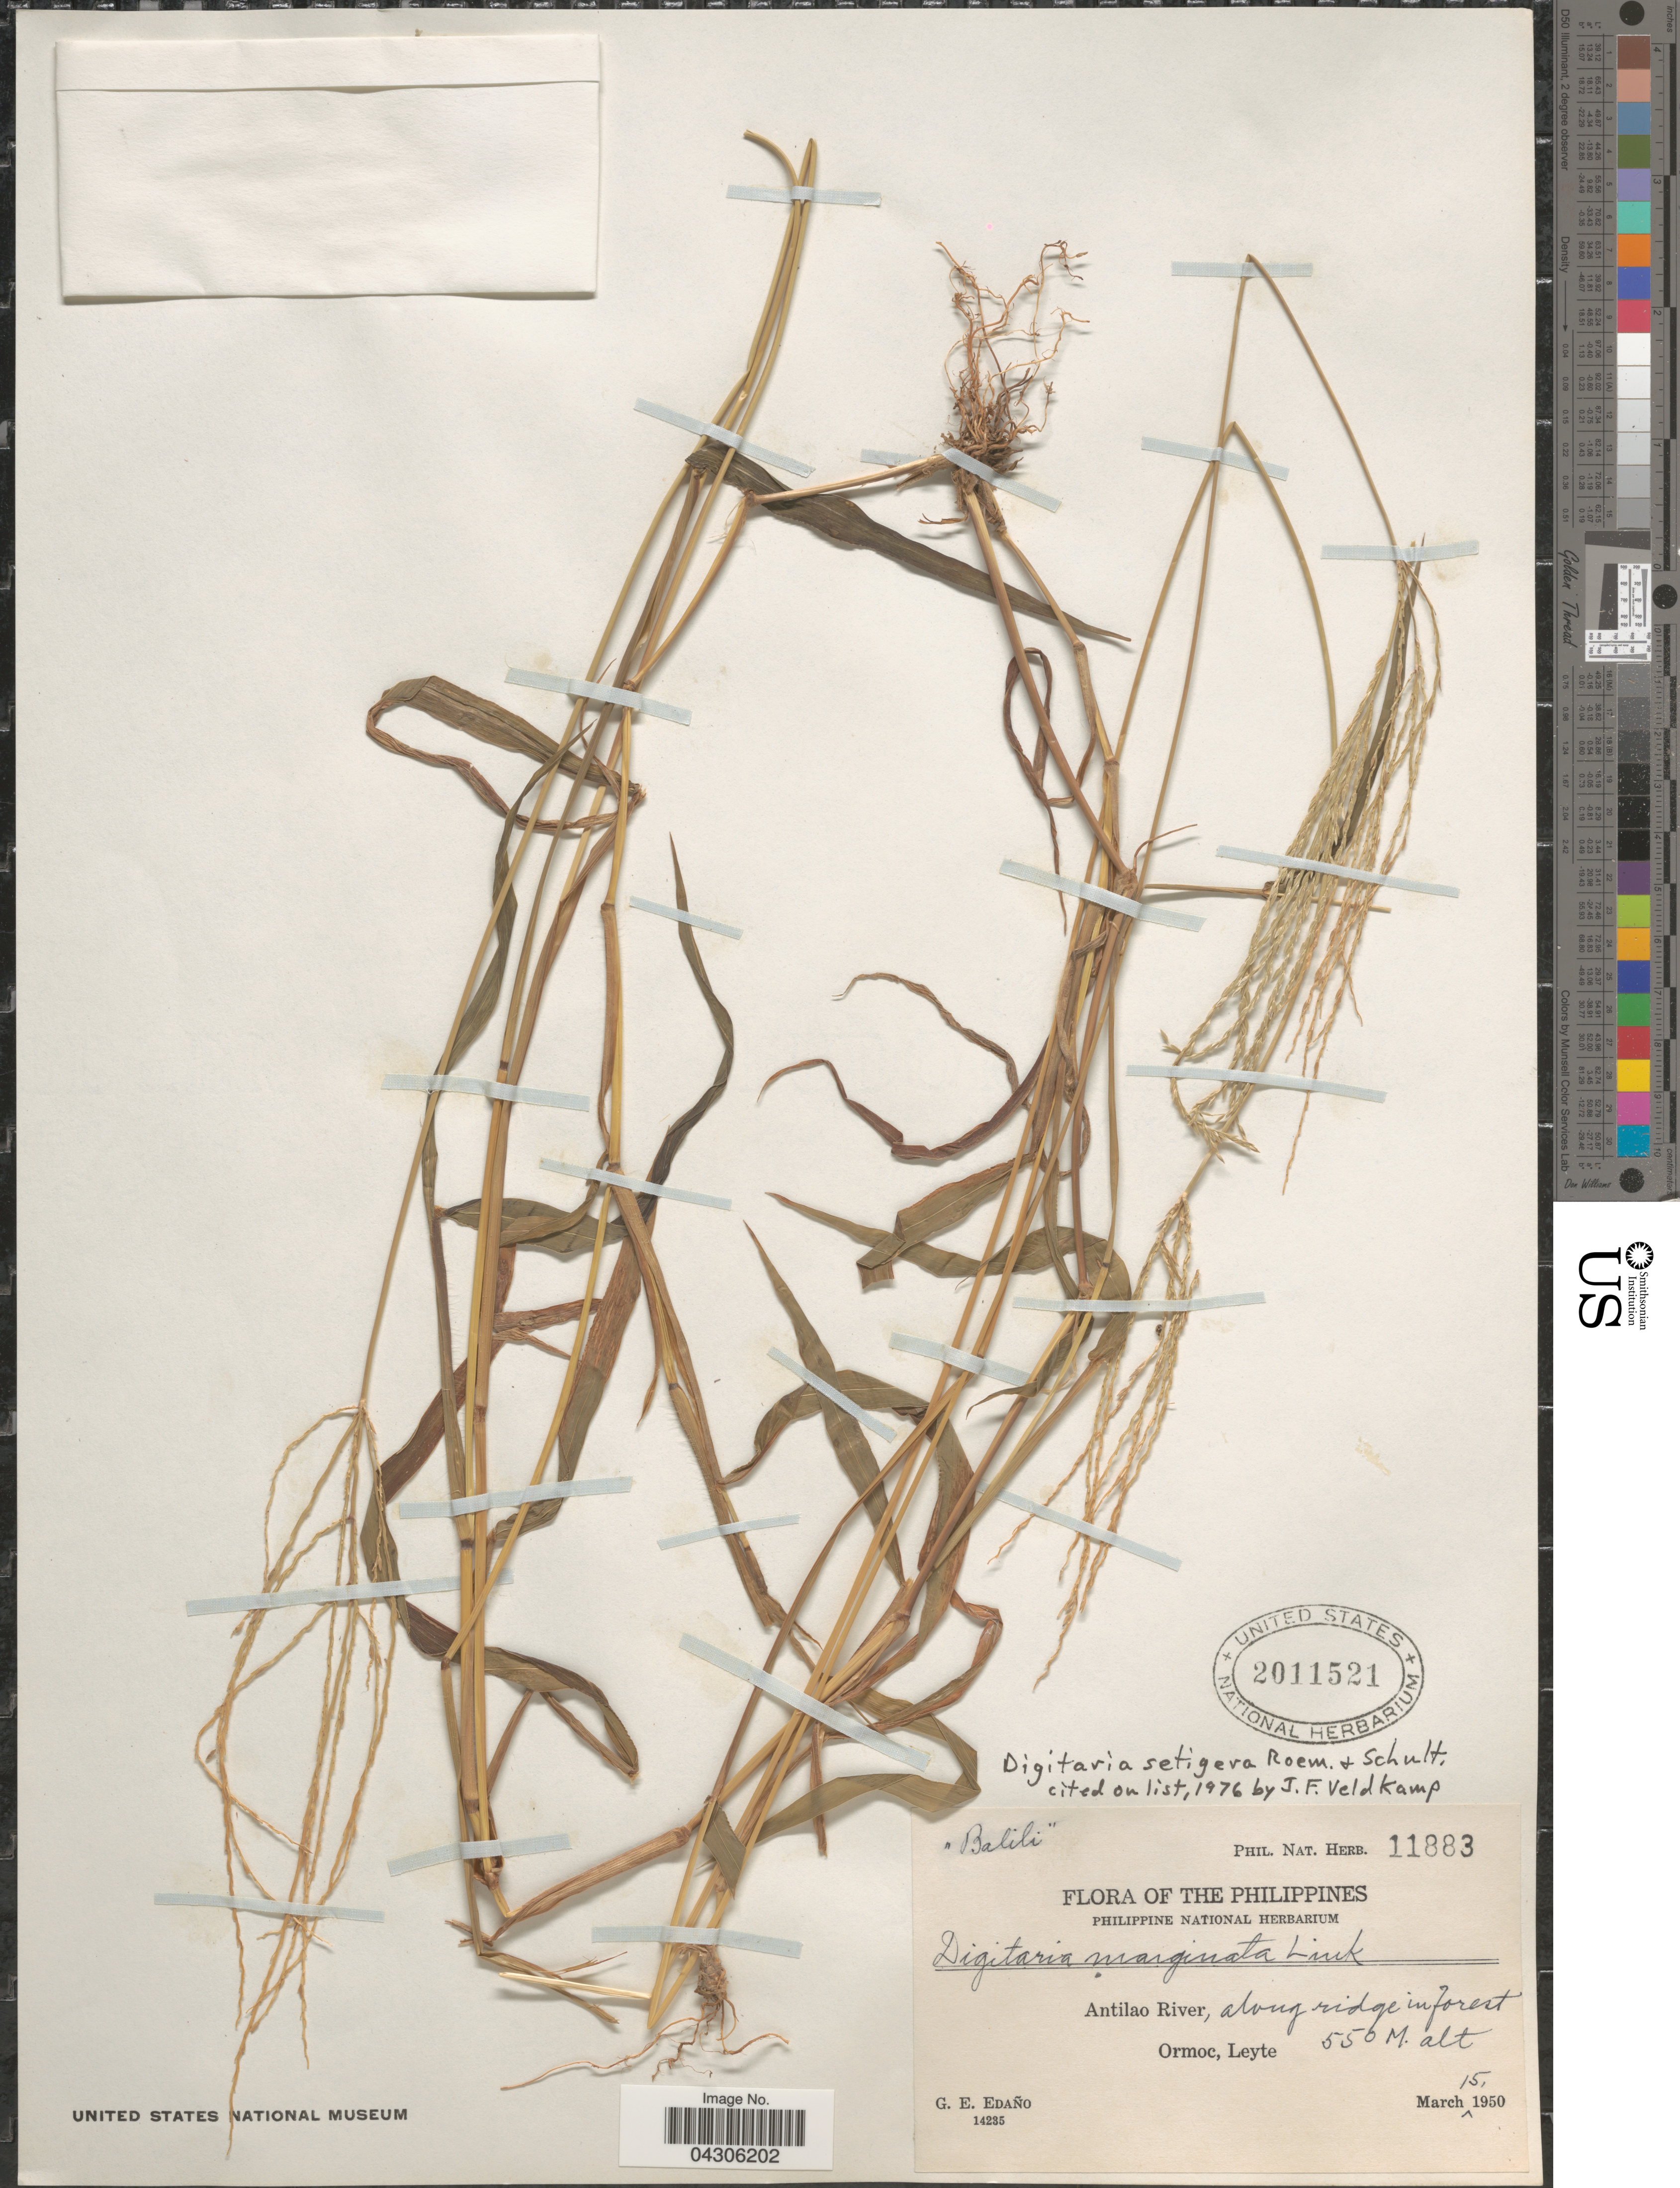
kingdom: Plantae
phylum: Tracheophyta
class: Liliopsida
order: Poales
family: Poaceae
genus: Digitaria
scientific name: Digitaria setigera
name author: Roth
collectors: G. E. Edaño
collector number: Phil. Nat. Herb. 11883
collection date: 1950-03-15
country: Philippines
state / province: Eastern Visayas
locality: Antilao River, along ridge in forest. Ormoc, Leyte.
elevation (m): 550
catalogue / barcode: US 2011521